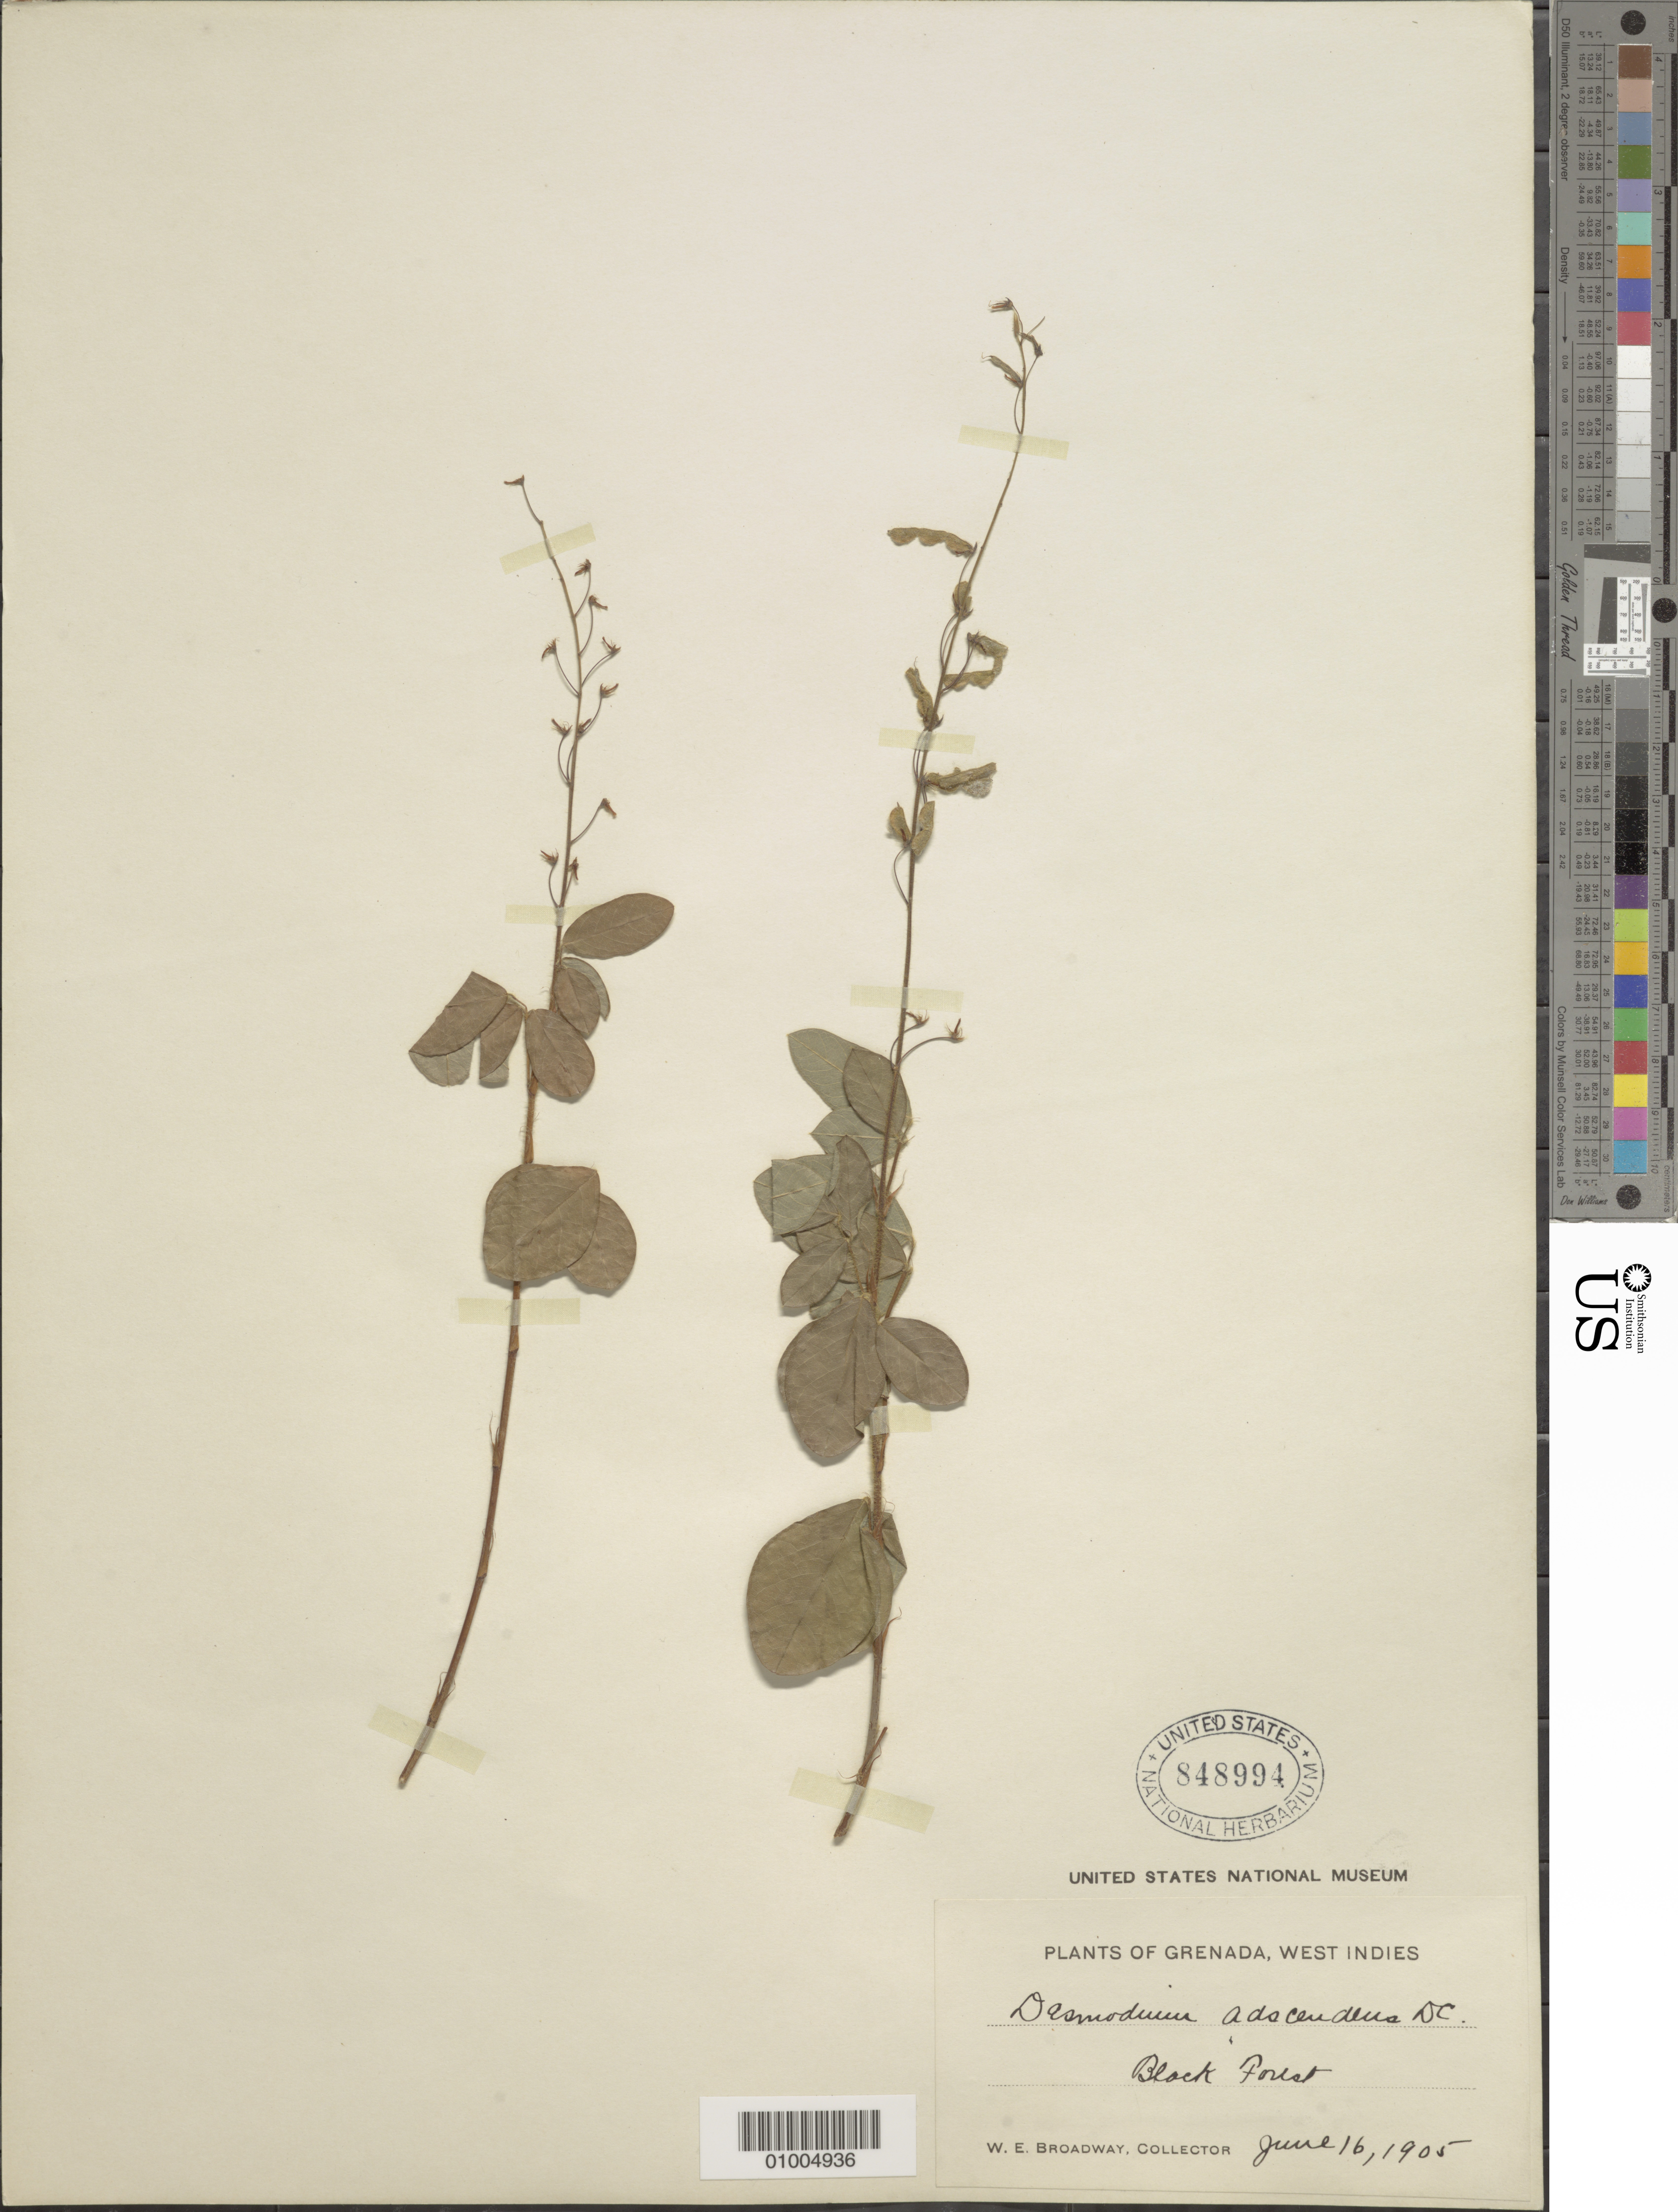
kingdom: Plantae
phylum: Tracheophyta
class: Magnoliopsida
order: Fabales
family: Fabaceae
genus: Grona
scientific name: Grona adscendens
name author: (Sw.) H. Ohashi & K. Ohashi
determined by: Strong, Mark T., (BOT), Smithsonian Institution - National Museum of Natural History (UNITED STATES)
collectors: W. E. Broadway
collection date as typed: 16 Jun 1905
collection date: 1905-06-16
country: Grenada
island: Grenada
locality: Black Forest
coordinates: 0 N, 0 E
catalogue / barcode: US 848994